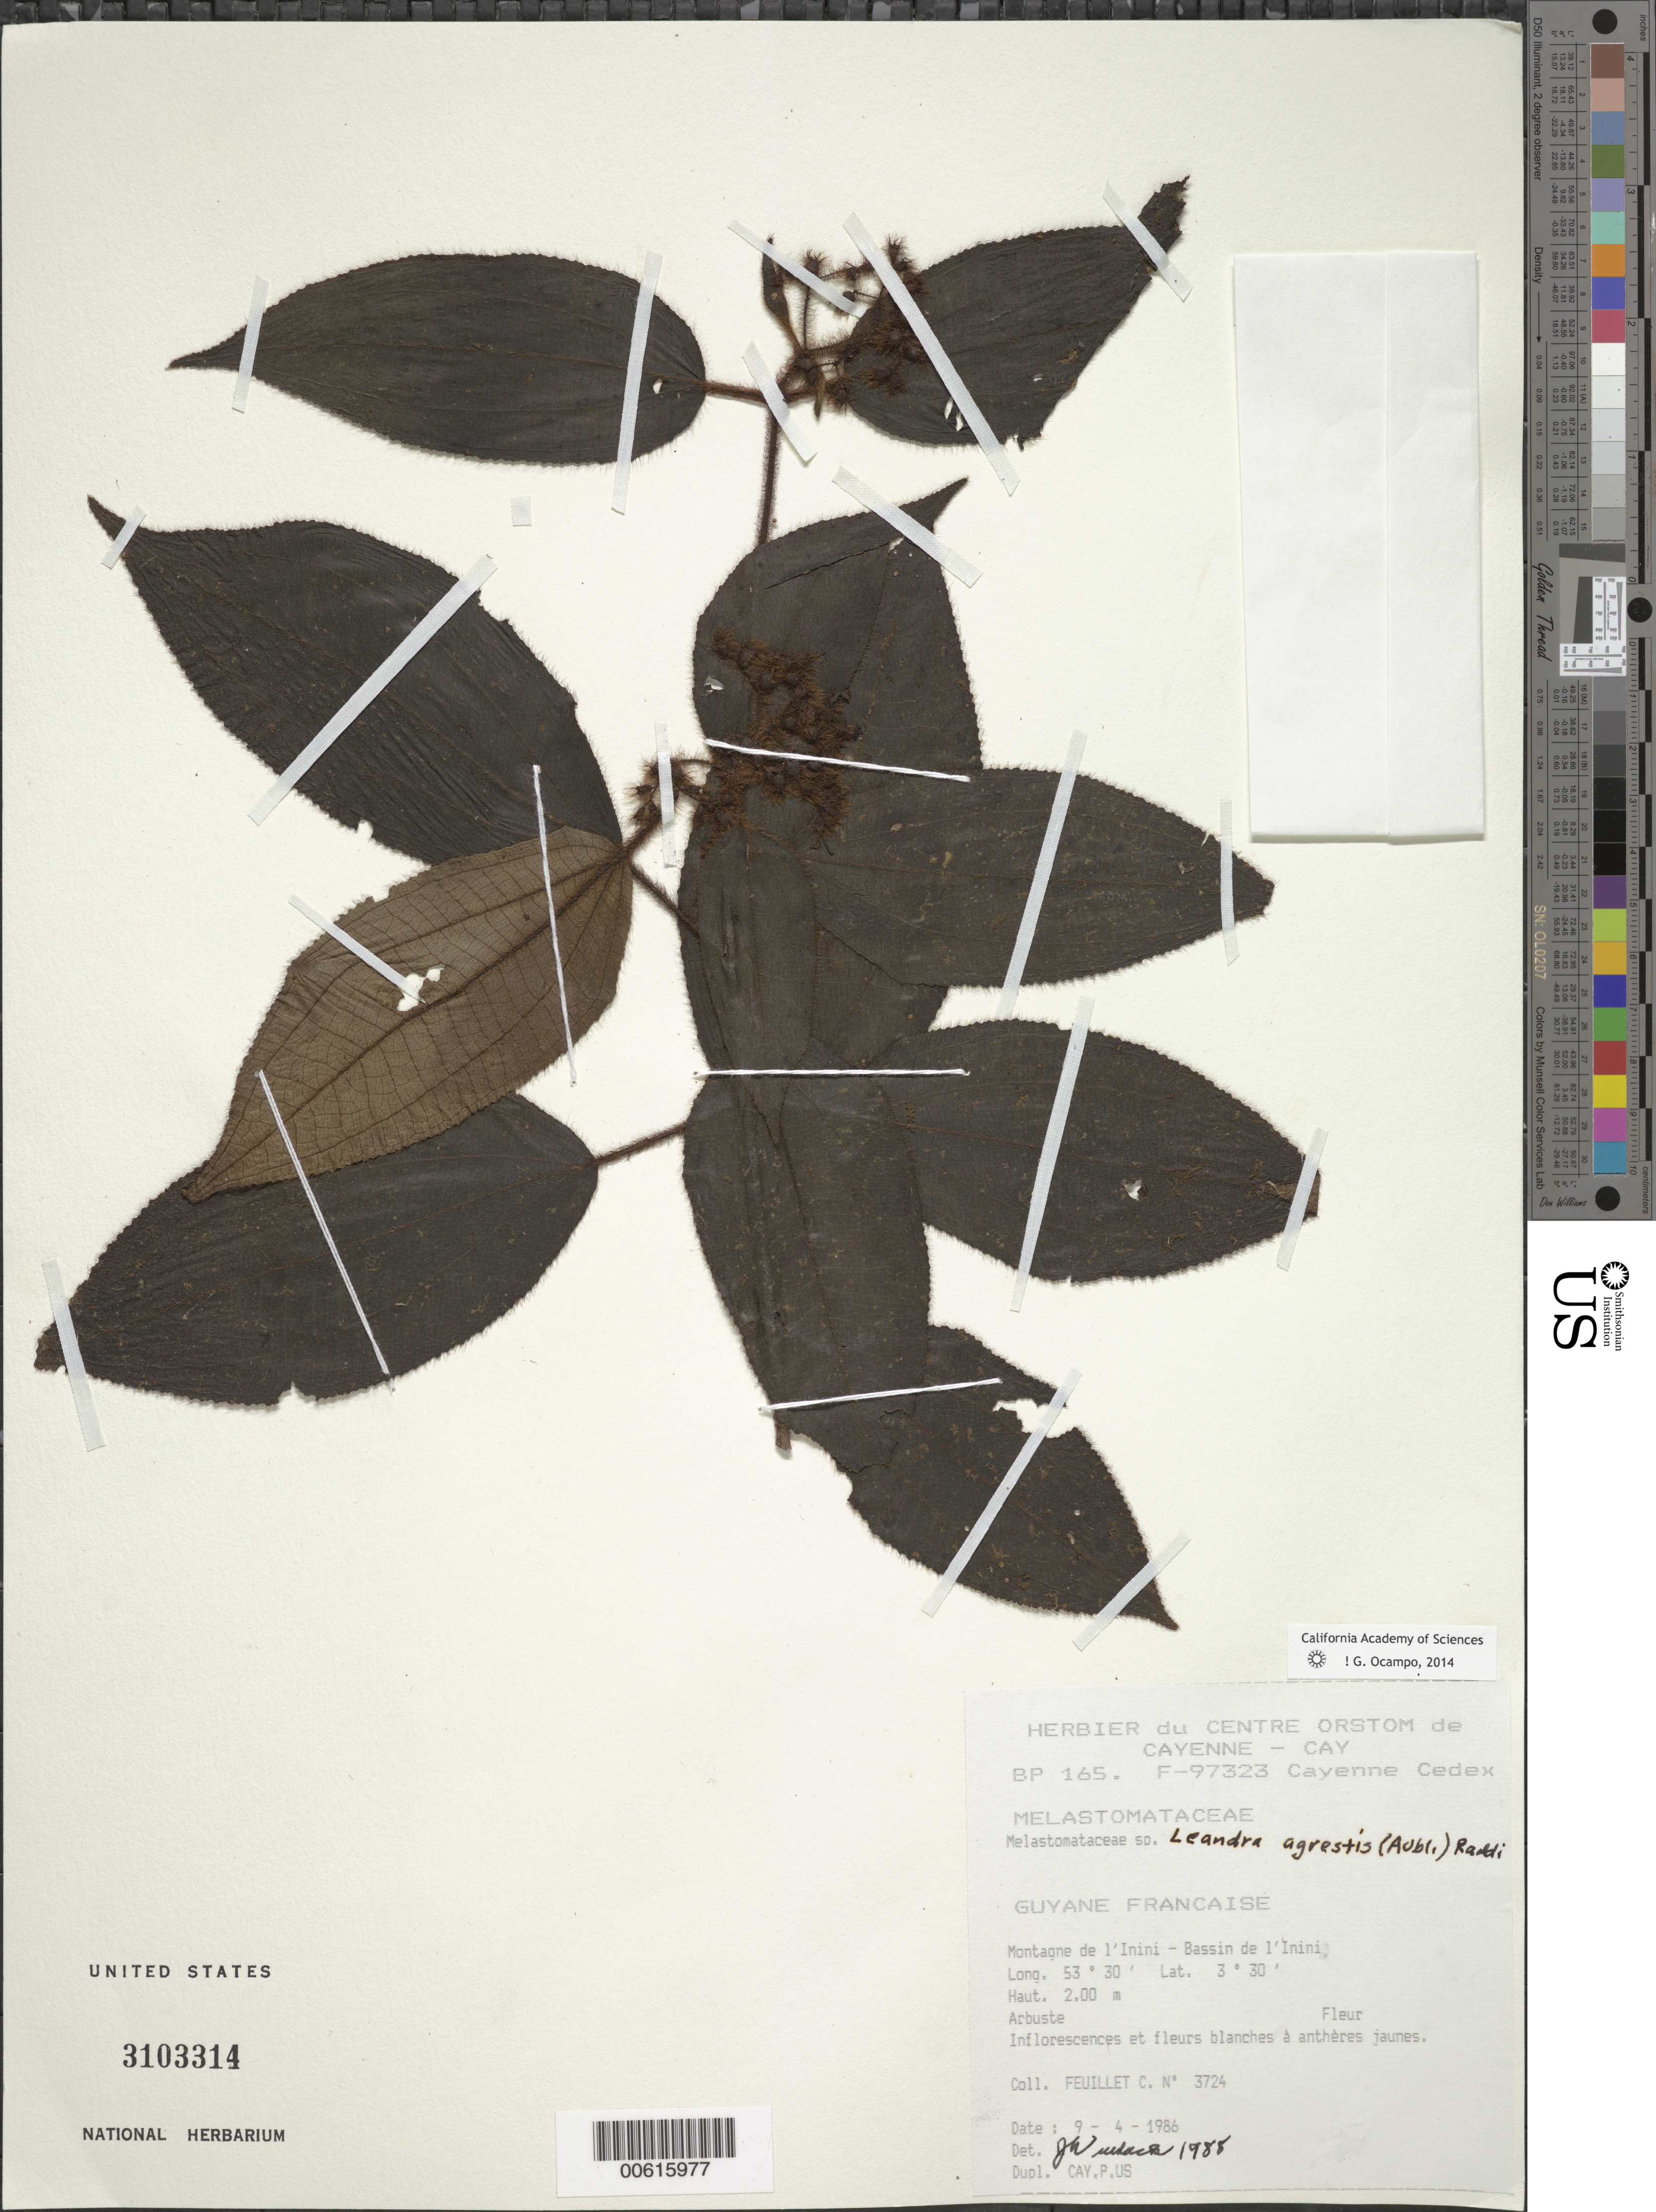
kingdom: Plantae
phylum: Tracheophyta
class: Magnoliopsida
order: Myrtales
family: Melastomataceae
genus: Leandra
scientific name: Leandra agrestis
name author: (Aubl.) Raddi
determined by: Wurdack, John J., (US), US (UNITED STATES)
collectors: C. Feuillet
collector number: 3724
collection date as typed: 9-Apr-86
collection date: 1986-04-09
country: French Guiana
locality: Montagne de l'Inini, Bassin de l'Inini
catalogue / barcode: US 3103314